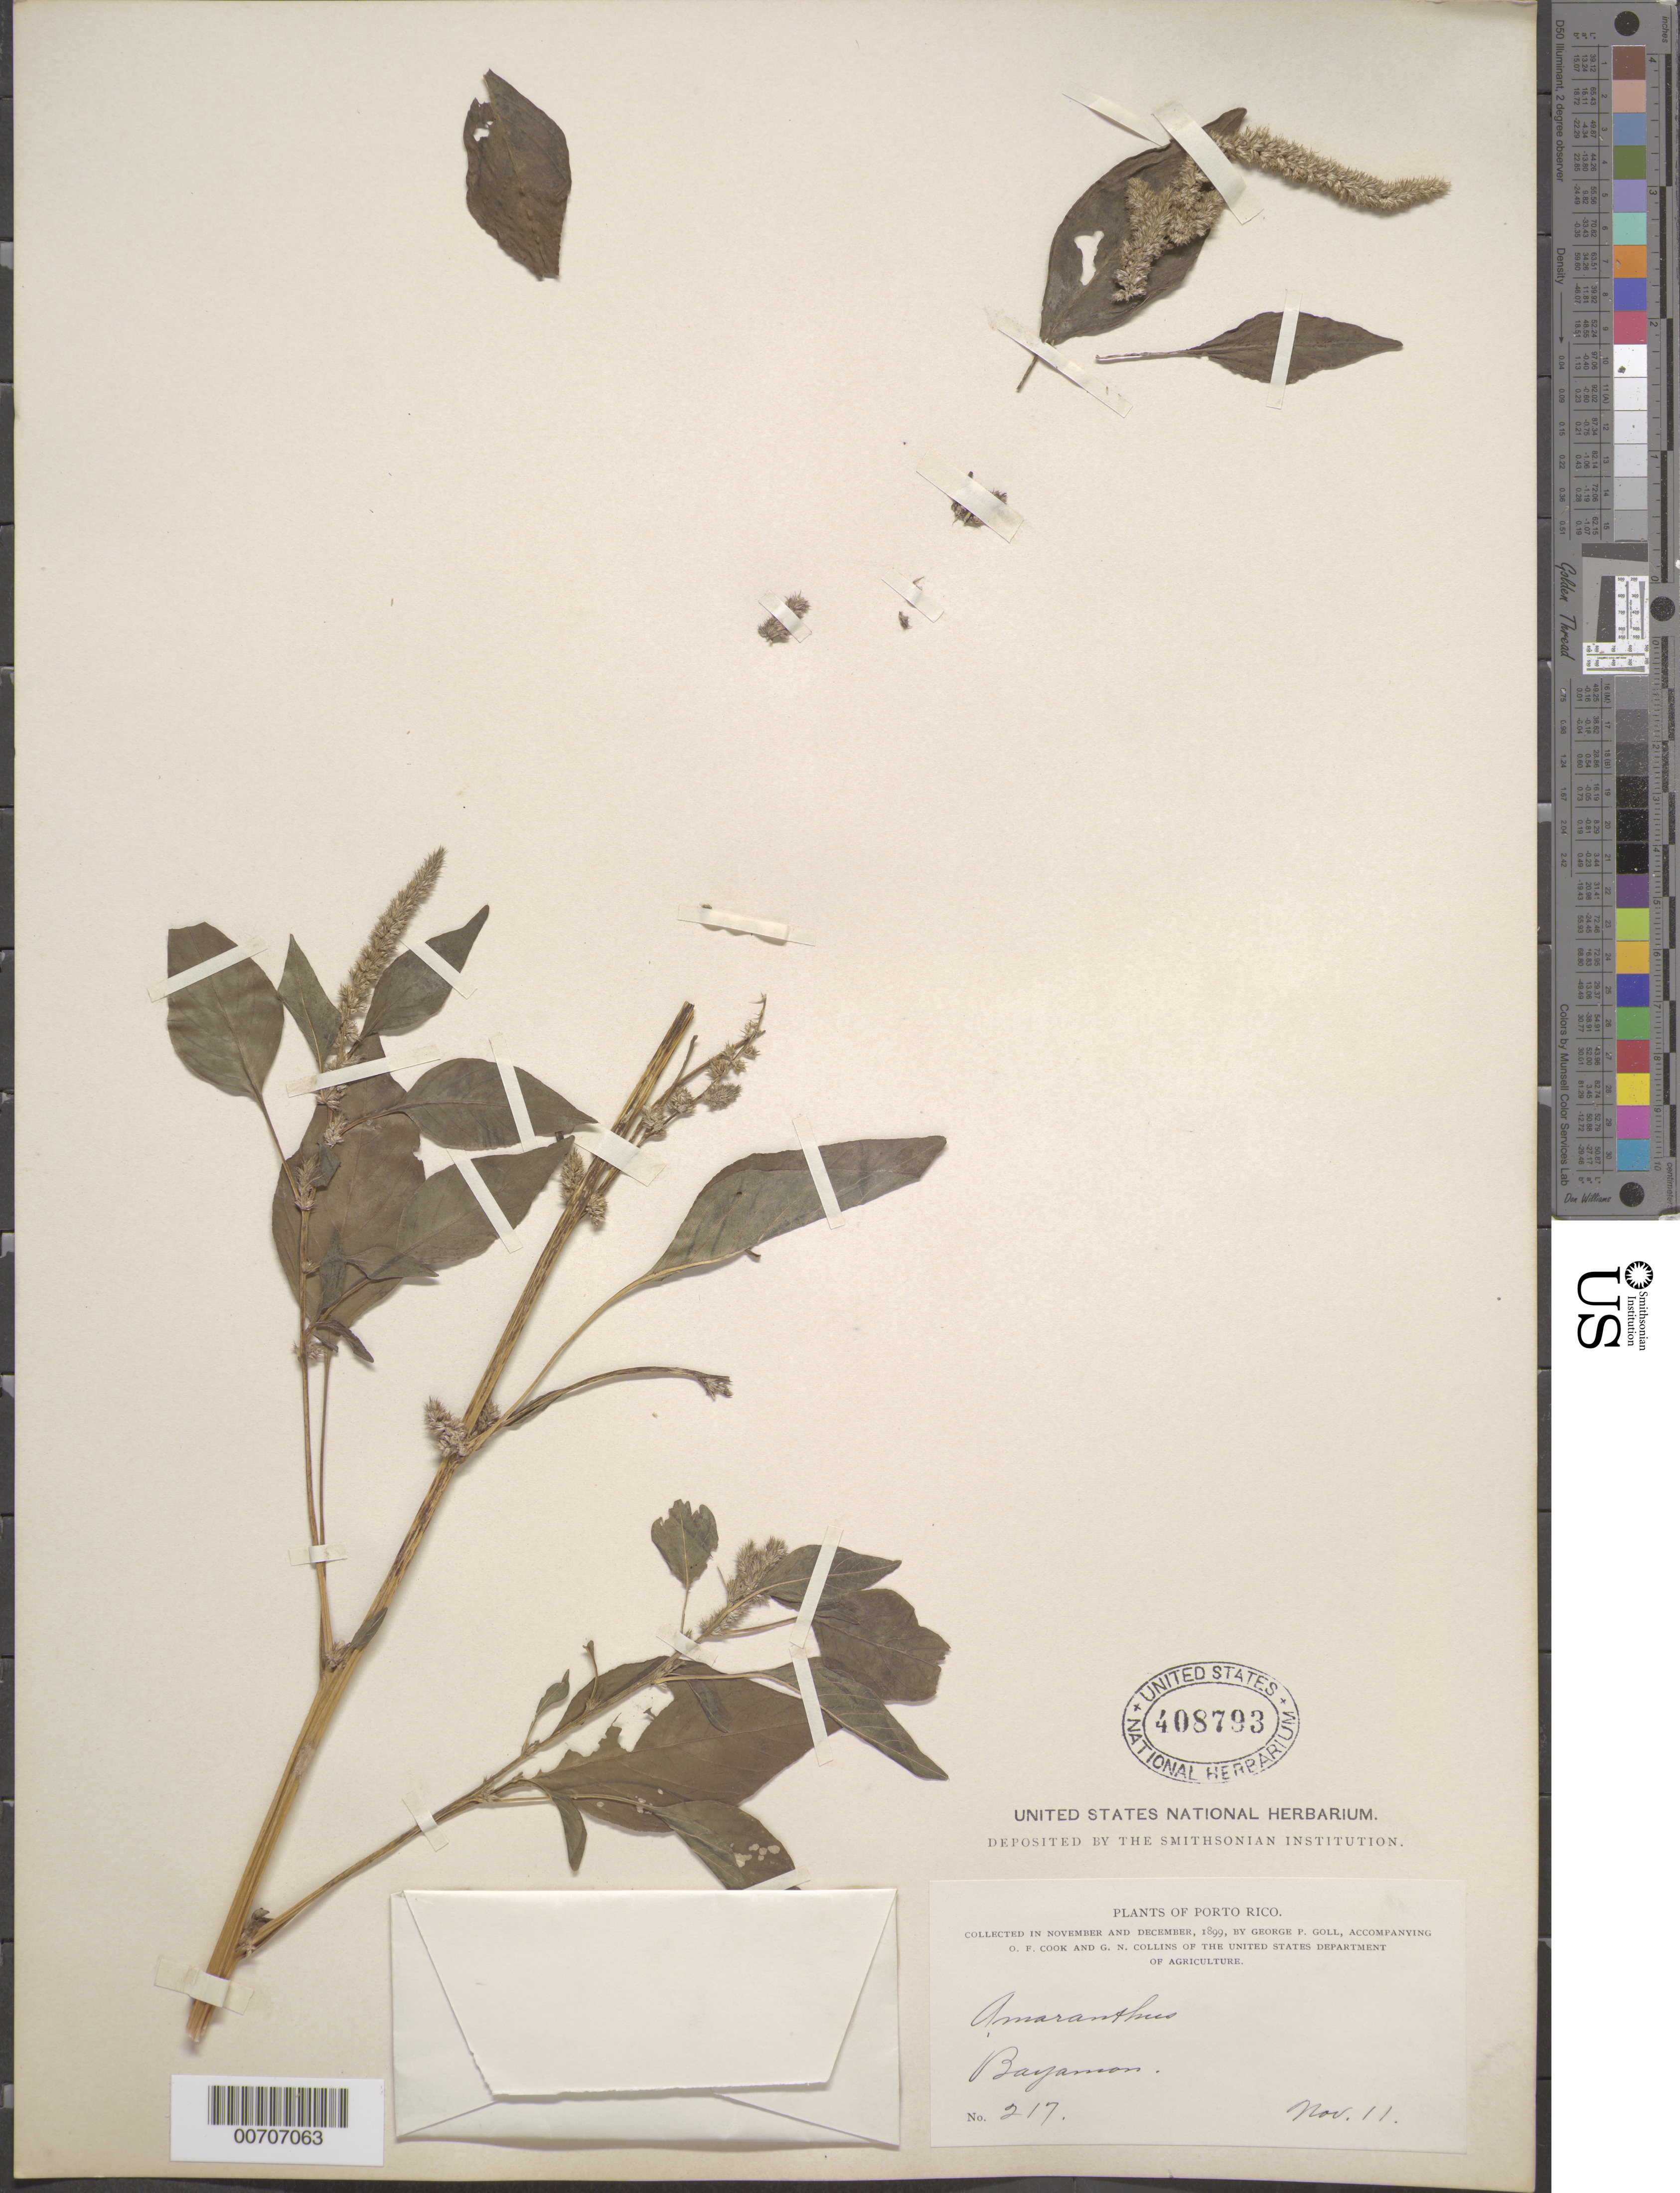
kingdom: Plantae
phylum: Tracheophyta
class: Magnoliopsida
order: Caryophyllales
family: Amaranthaceae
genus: Amaranthus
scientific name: Amaranthus sp.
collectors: G. Goll, O. F. Cook & G. Collins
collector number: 217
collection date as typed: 11 Nov 1899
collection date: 1899-11-11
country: Puerto Rico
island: Greater Antilles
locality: Bayamon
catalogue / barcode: US 408793